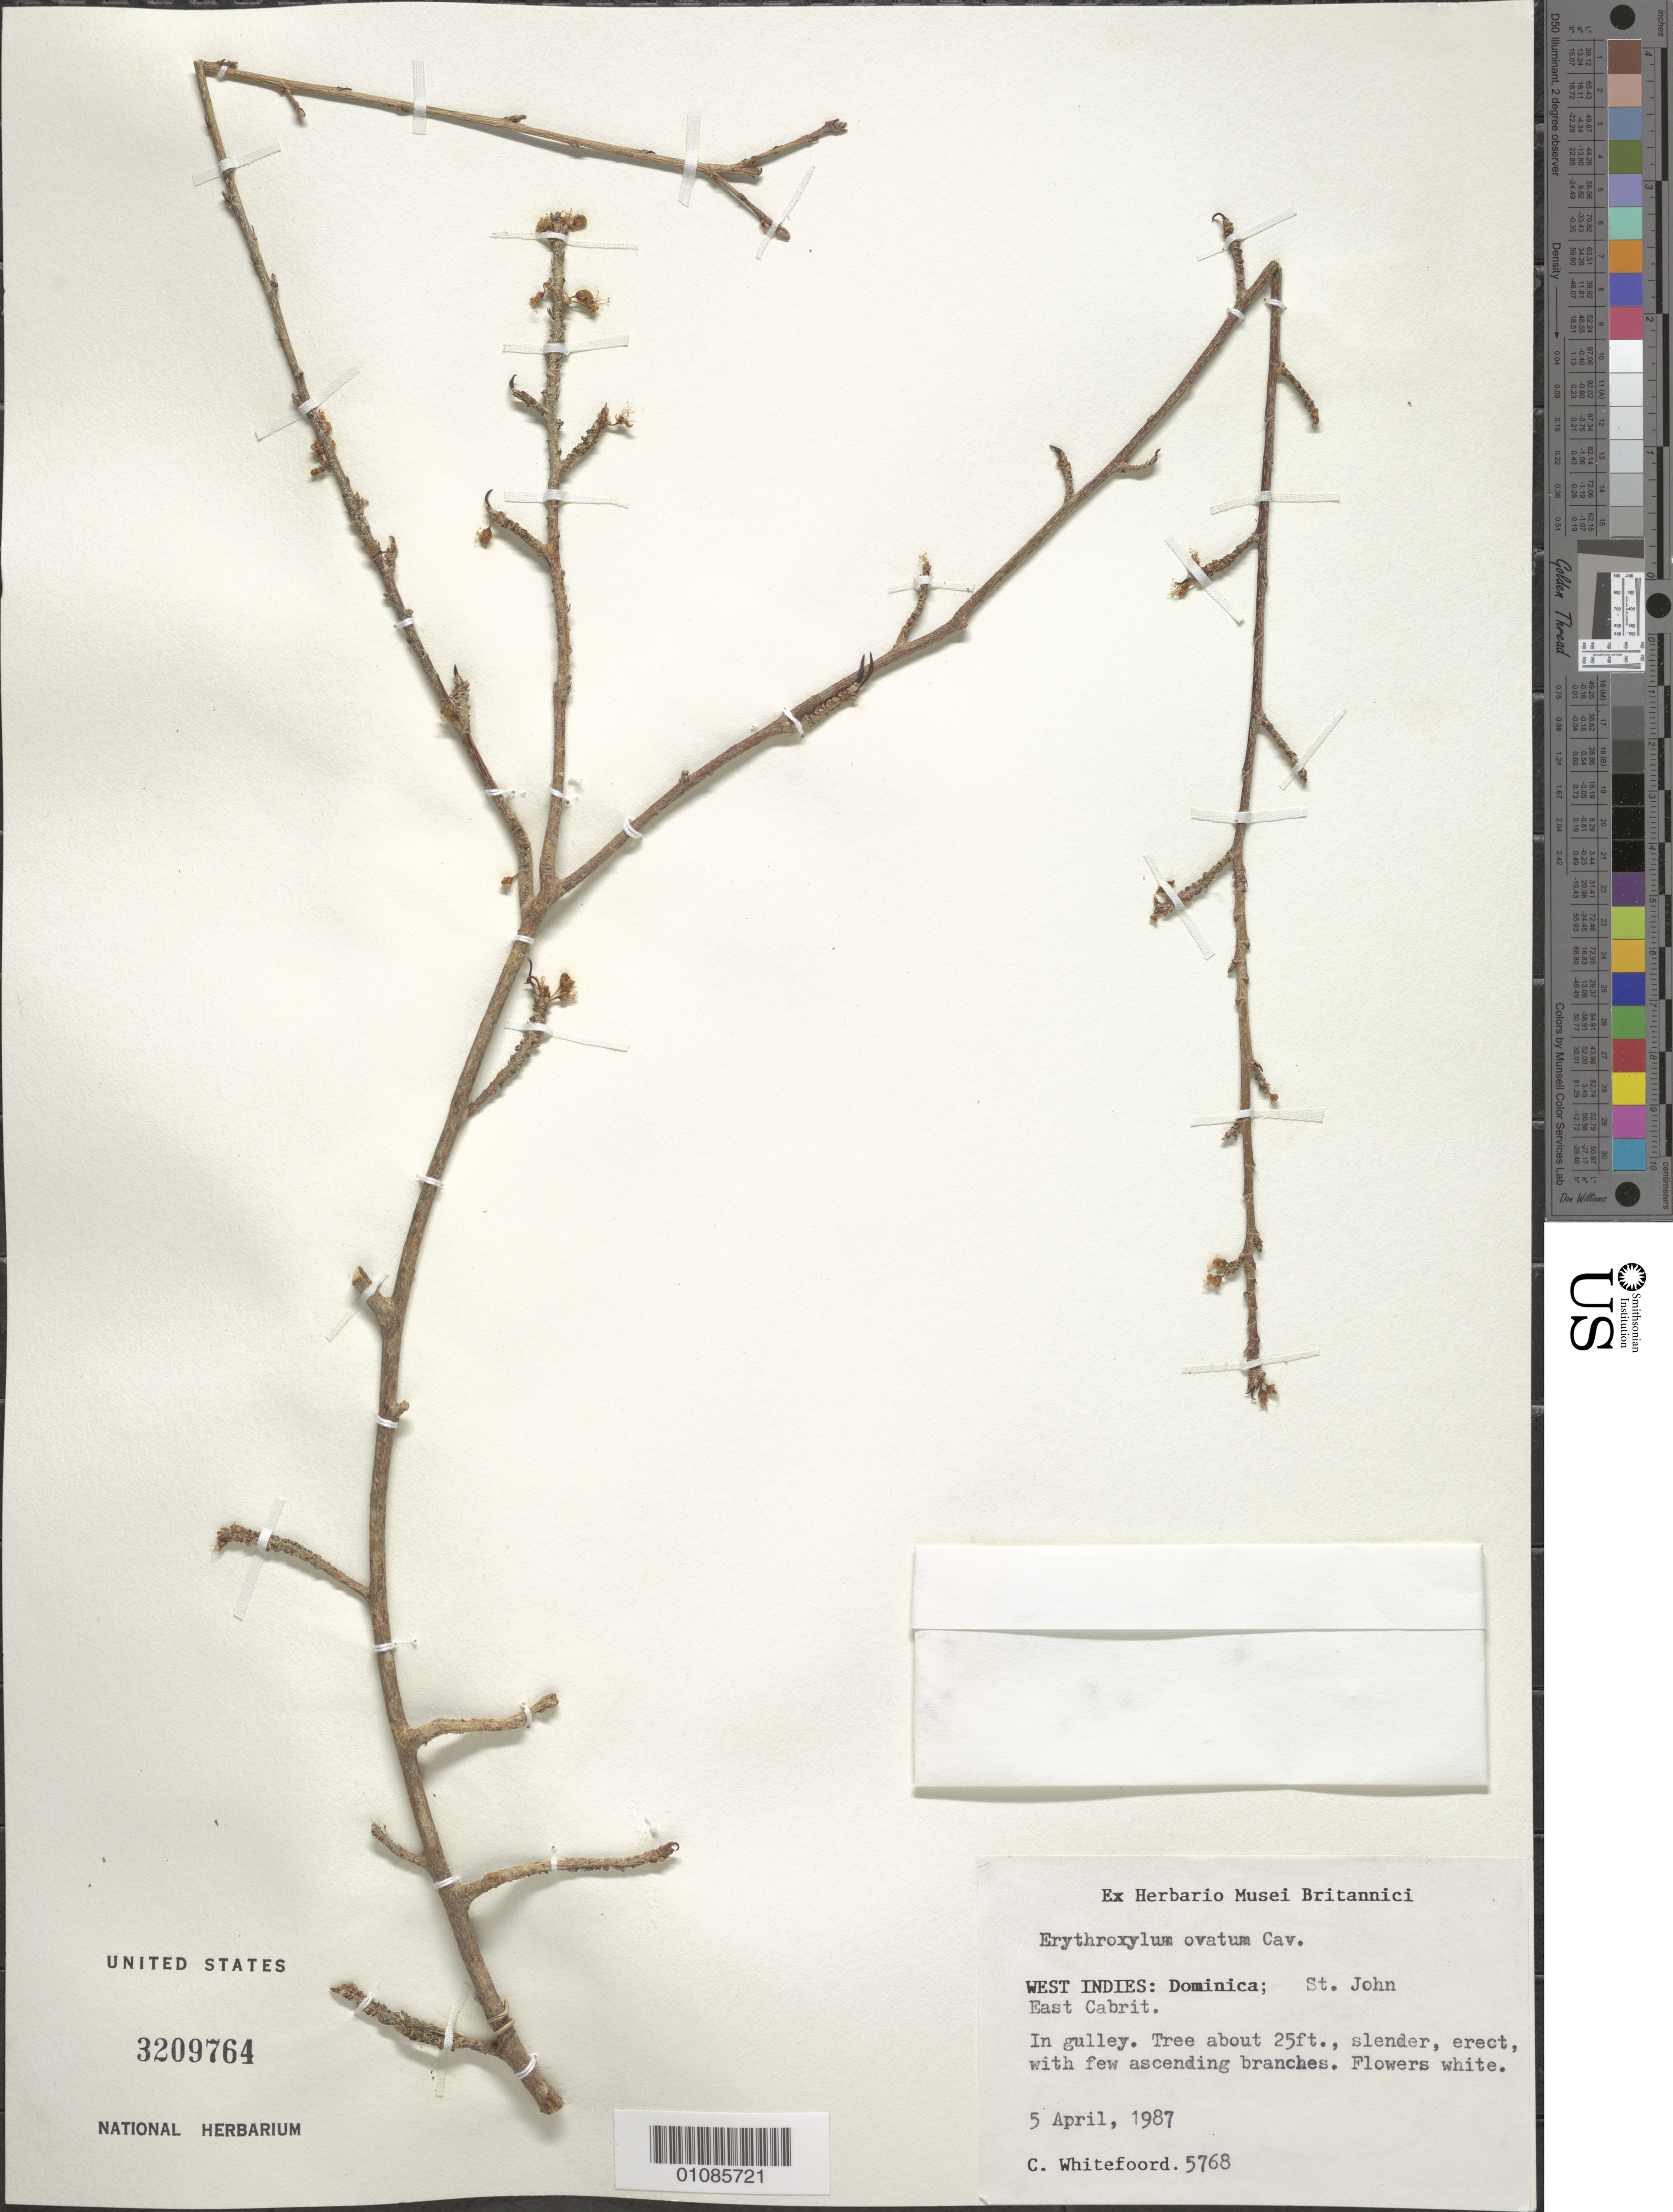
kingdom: Plantae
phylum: Tracheophyta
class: Magnoliopsida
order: Malpighiales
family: Erythroxylaceae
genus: Erythroxylum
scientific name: Erythroxylum havanense var. havanense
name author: Jacq.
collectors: C. Whitefoord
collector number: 5768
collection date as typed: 05 Apr 1987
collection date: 1987-04-05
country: Dominica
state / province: St. John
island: Dominica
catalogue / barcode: US 3209764